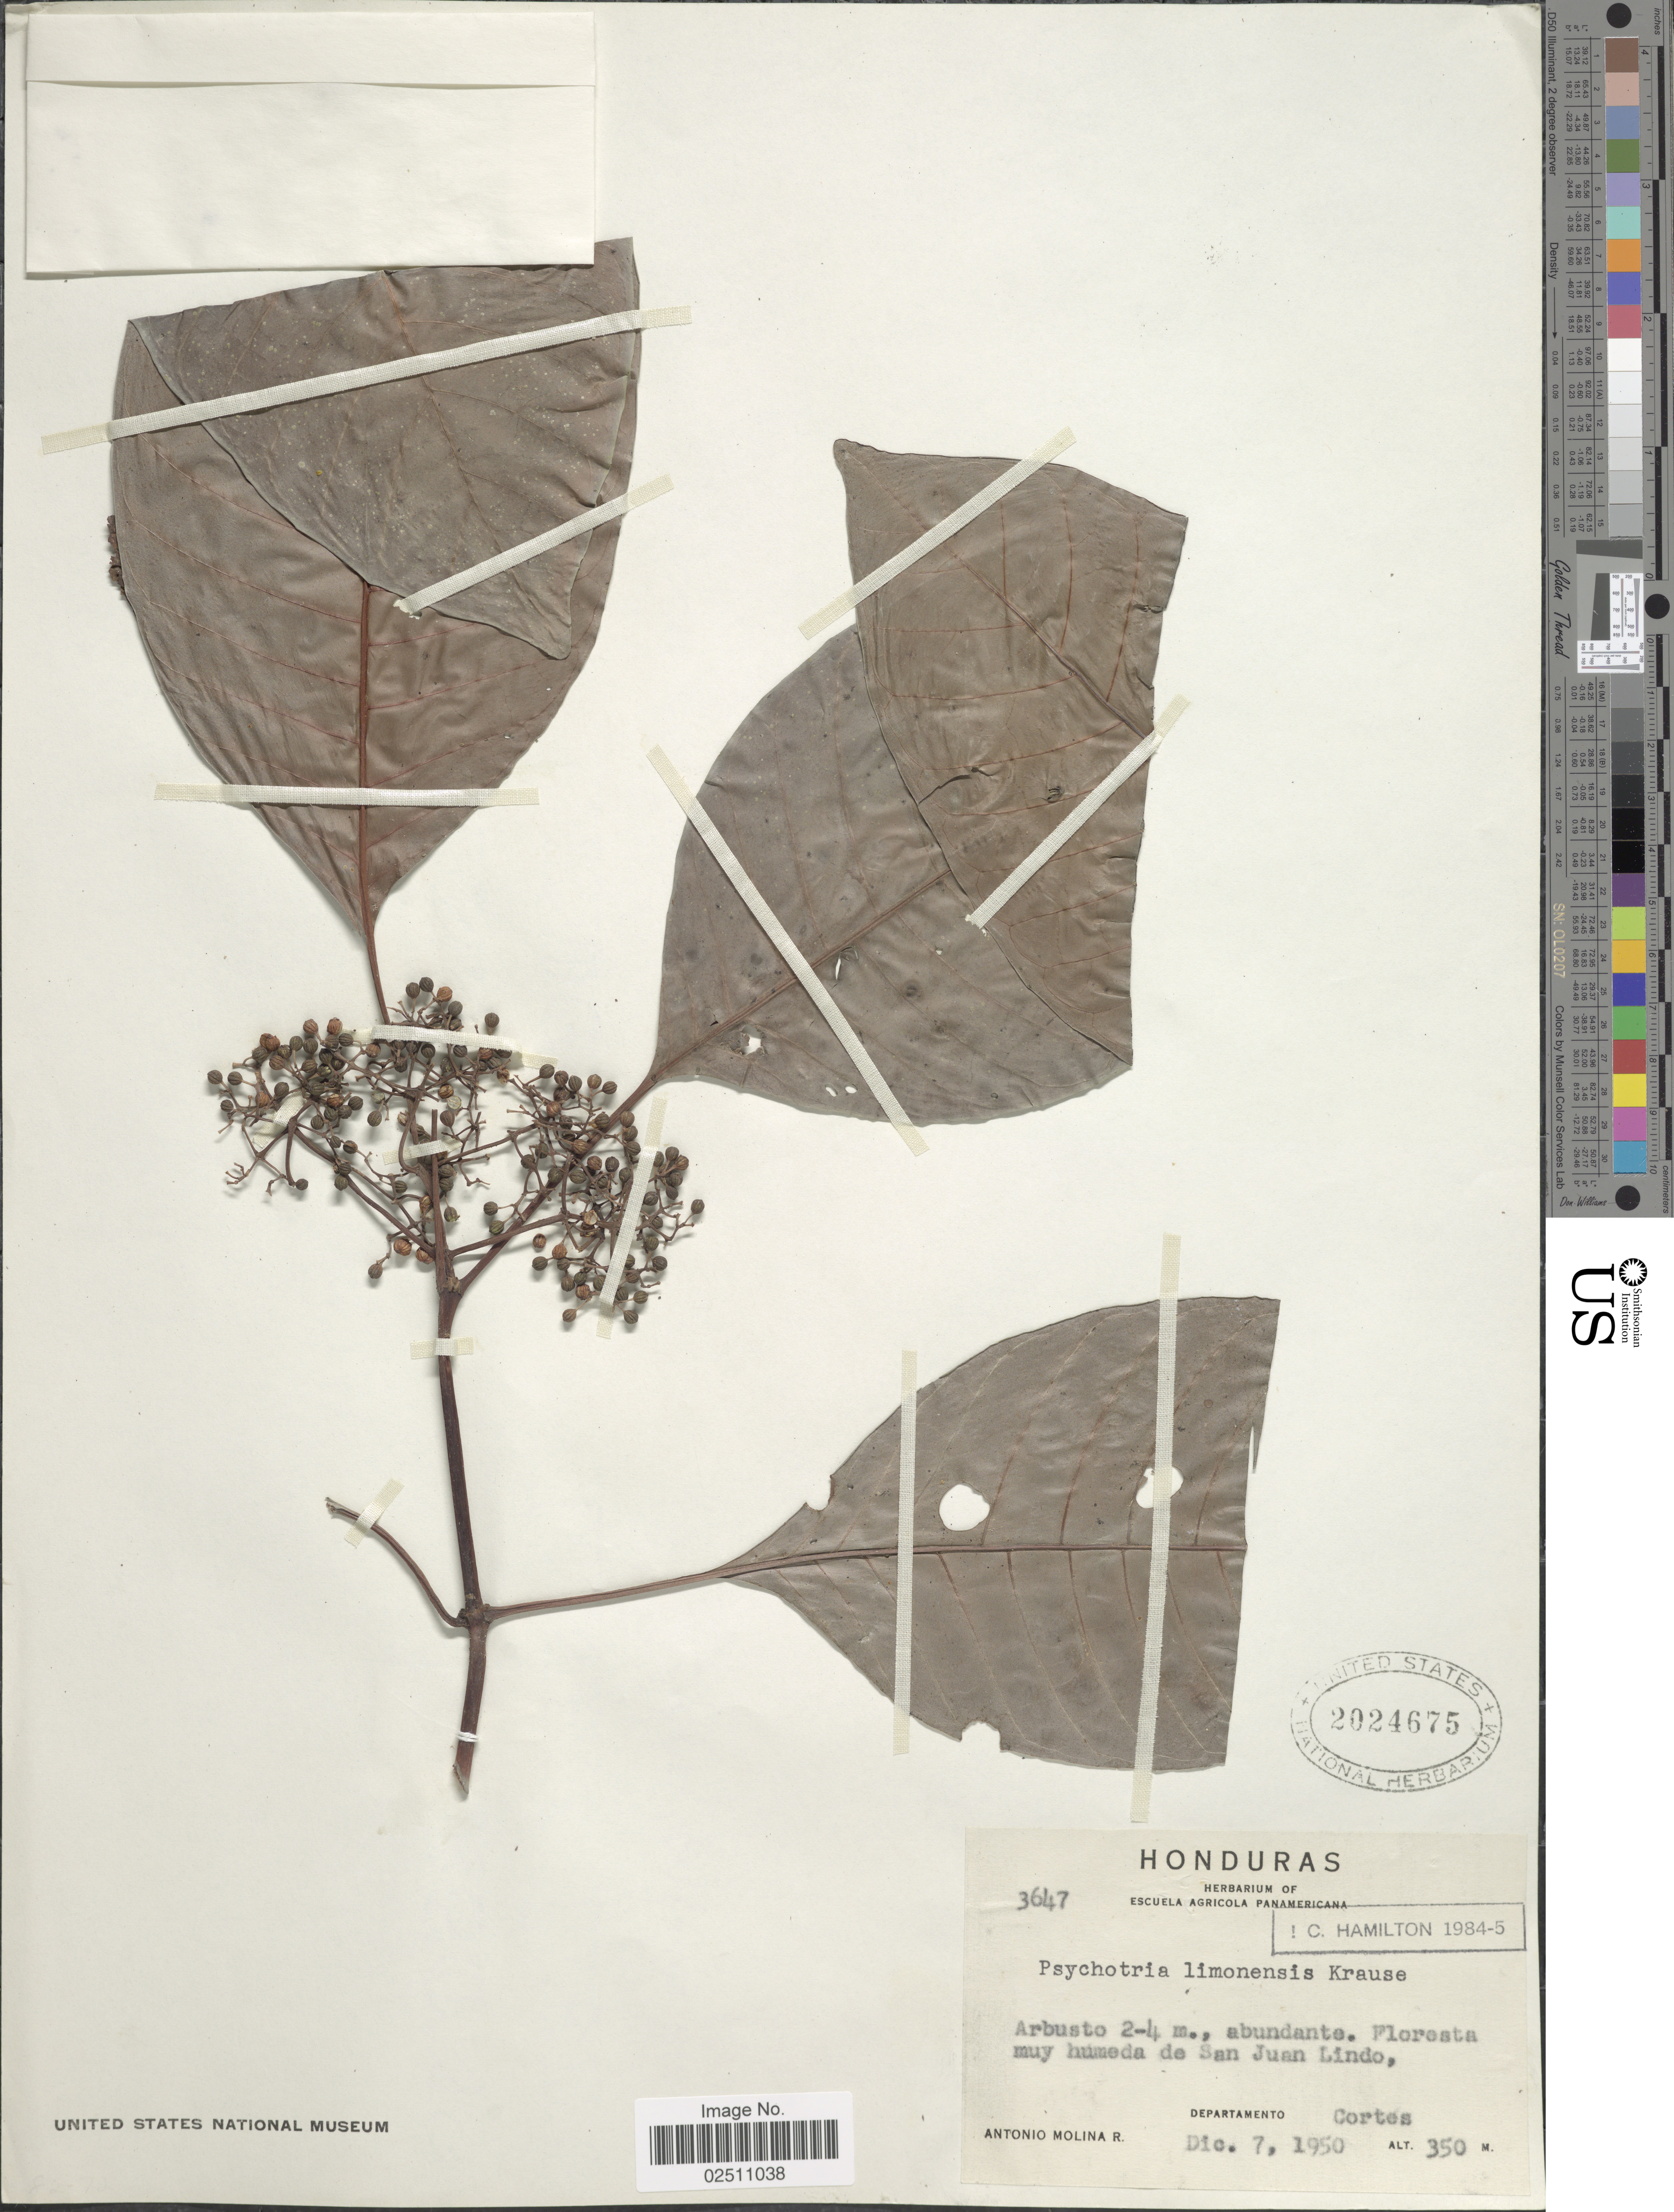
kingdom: Plantae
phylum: Tracheophyta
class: Magnoliopsida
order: Gentianales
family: Rubiaceae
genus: Psychotria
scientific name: Psychotria limonensis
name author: K. Krause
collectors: A. Molina R.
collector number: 3647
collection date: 1950-12-07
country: Honduras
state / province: Cortés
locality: Floresta muy humeda de San Juan Lindo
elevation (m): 350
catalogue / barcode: US 2024675